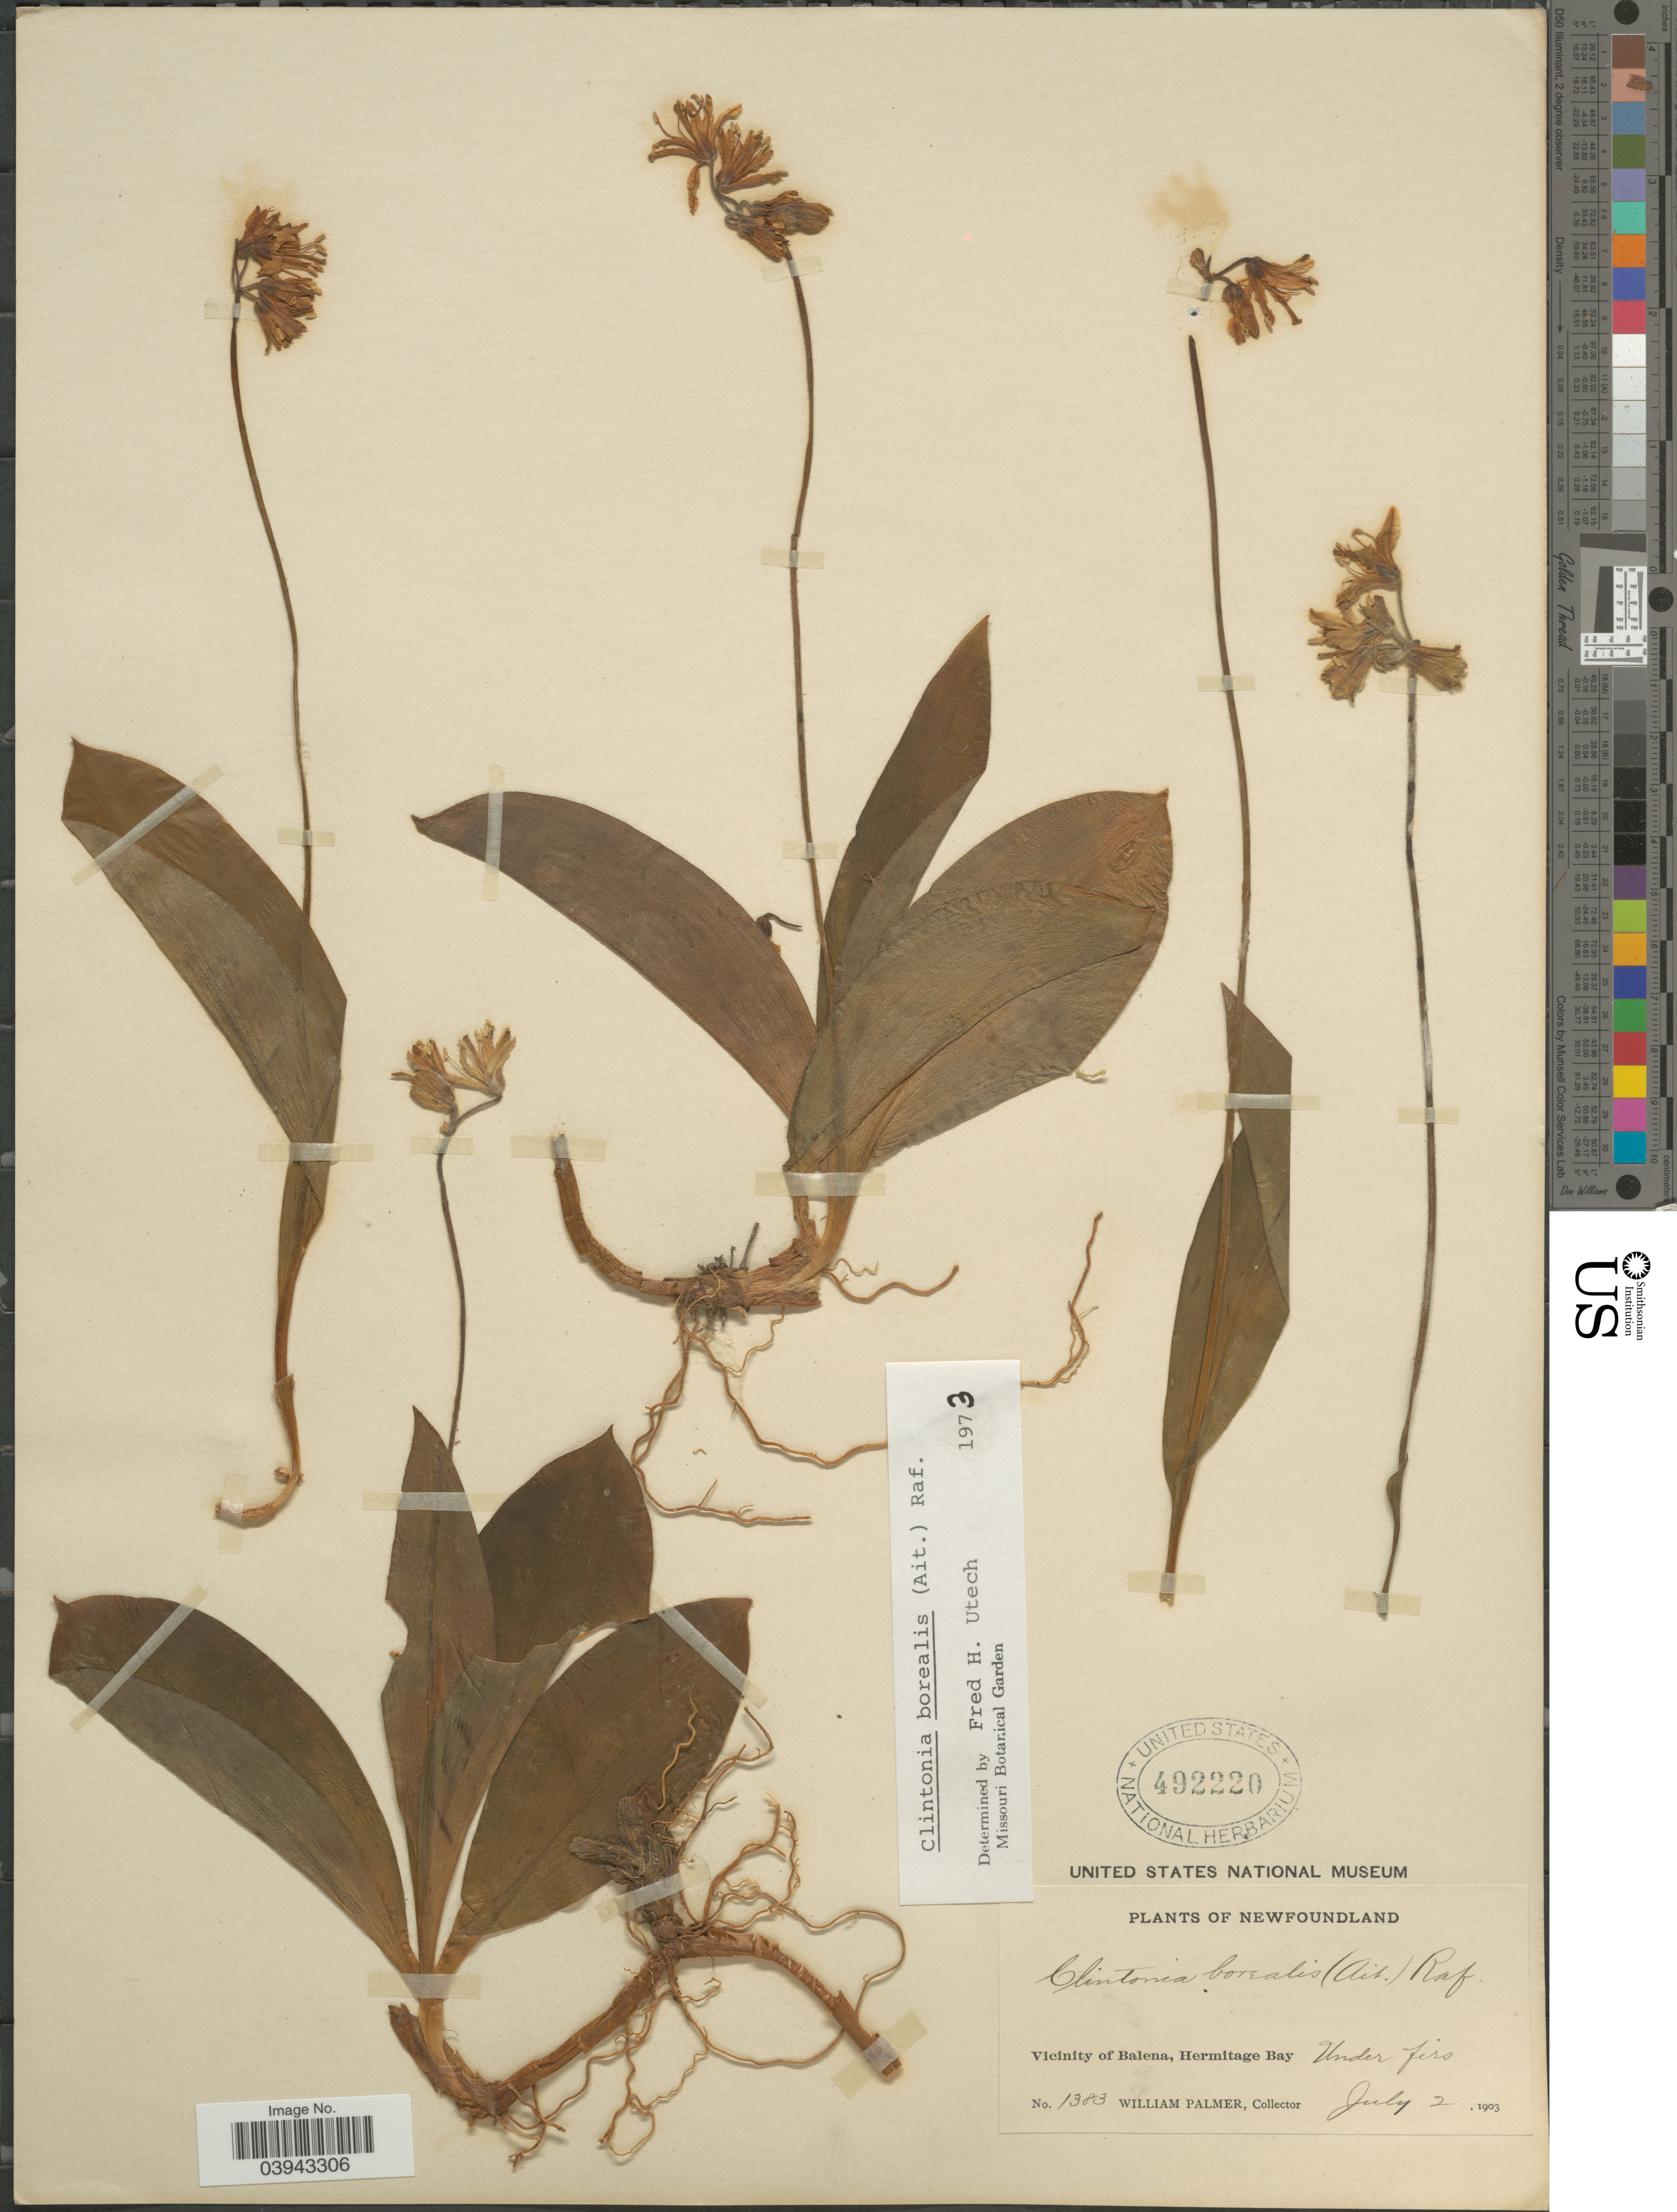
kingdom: Plantae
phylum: Tracheophyta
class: Liliopsida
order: Liliales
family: Liliaceae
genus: Clintonia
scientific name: Clintonia borealis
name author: (Aiton) Raf.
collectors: W. Palmer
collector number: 1383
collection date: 1903-07-02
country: Canada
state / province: Newfoundland and Labrador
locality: Vicinity of Balena, Hermitage Bay.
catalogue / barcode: US 492220